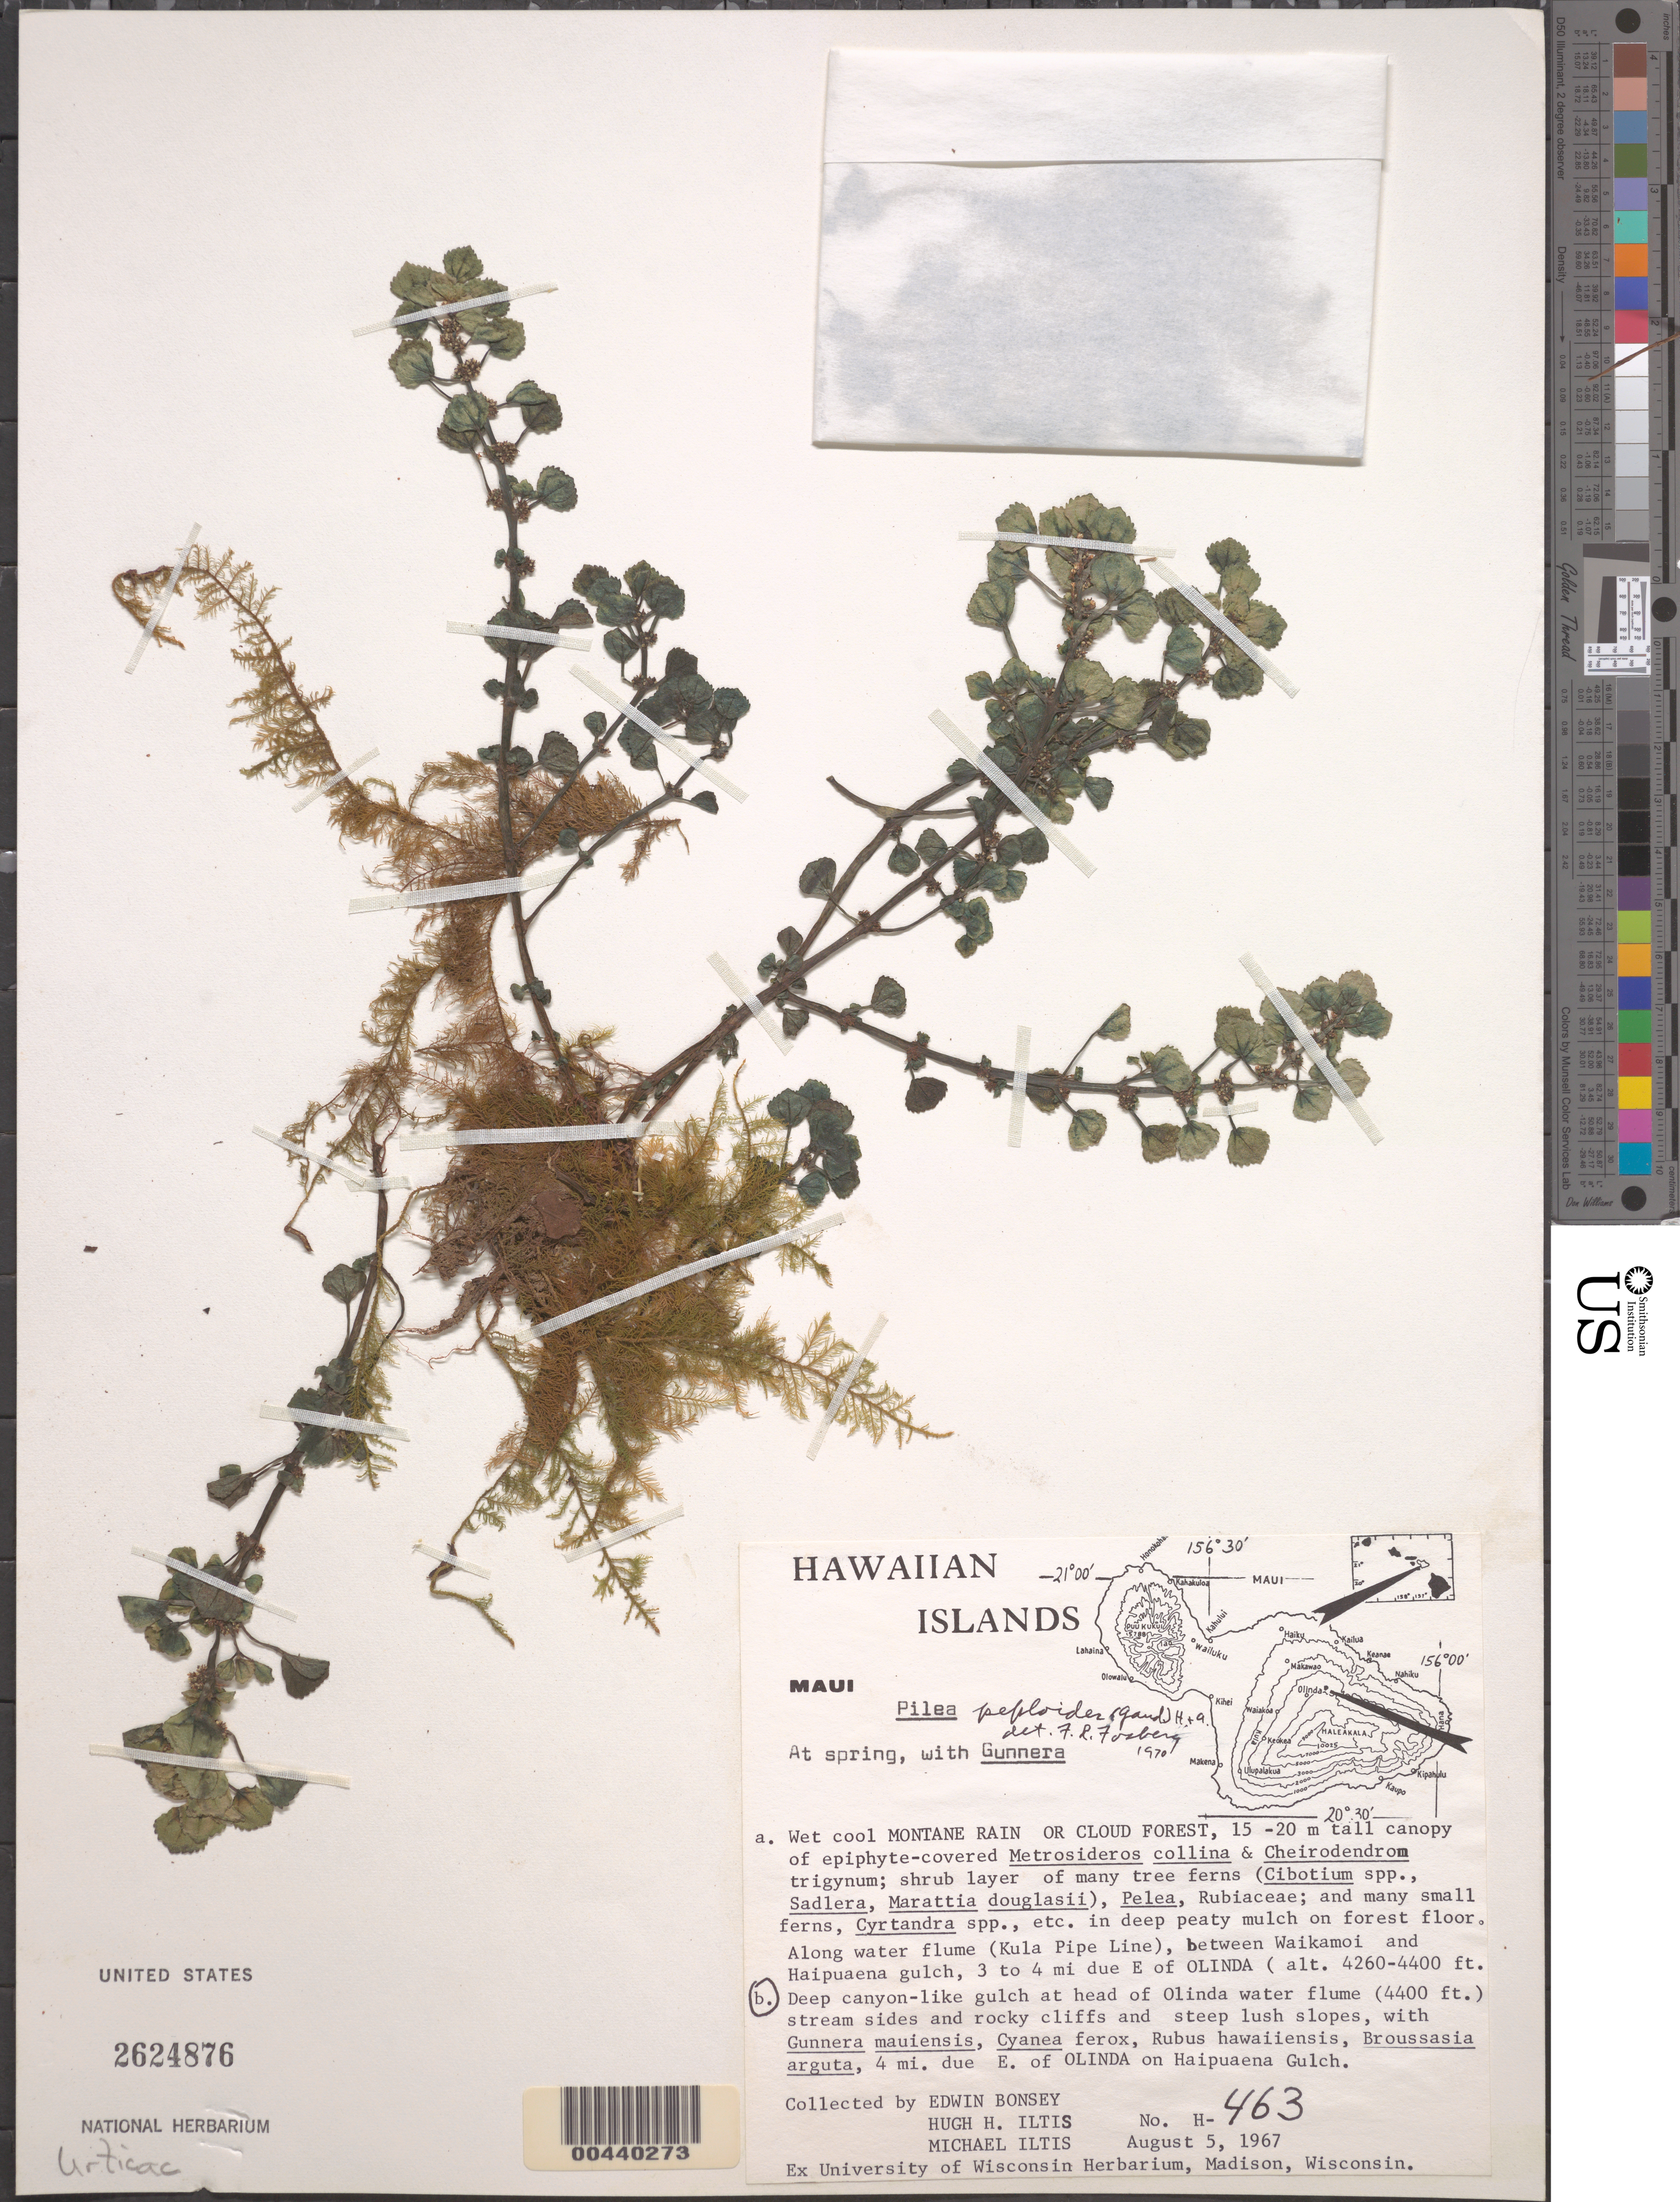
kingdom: Plantae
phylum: Tracheophyta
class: Magnoliopsida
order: Rosales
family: Urticaceae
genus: Pilea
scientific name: Pilea peploides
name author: (Gaudich.) Hook. & Arn.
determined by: Fosberg, F. R.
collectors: E. Bonsey, H. H. Iltis & M. G. Iltis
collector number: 463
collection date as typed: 5 Aug 1967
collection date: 1967-08-05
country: United States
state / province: Hawaii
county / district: Maui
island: Maui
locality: Deep gulch at head of Olinda water flume. 4 mi due E of Olinda on Haipuaena Gulch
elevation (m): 1341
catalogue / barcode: US 2624876